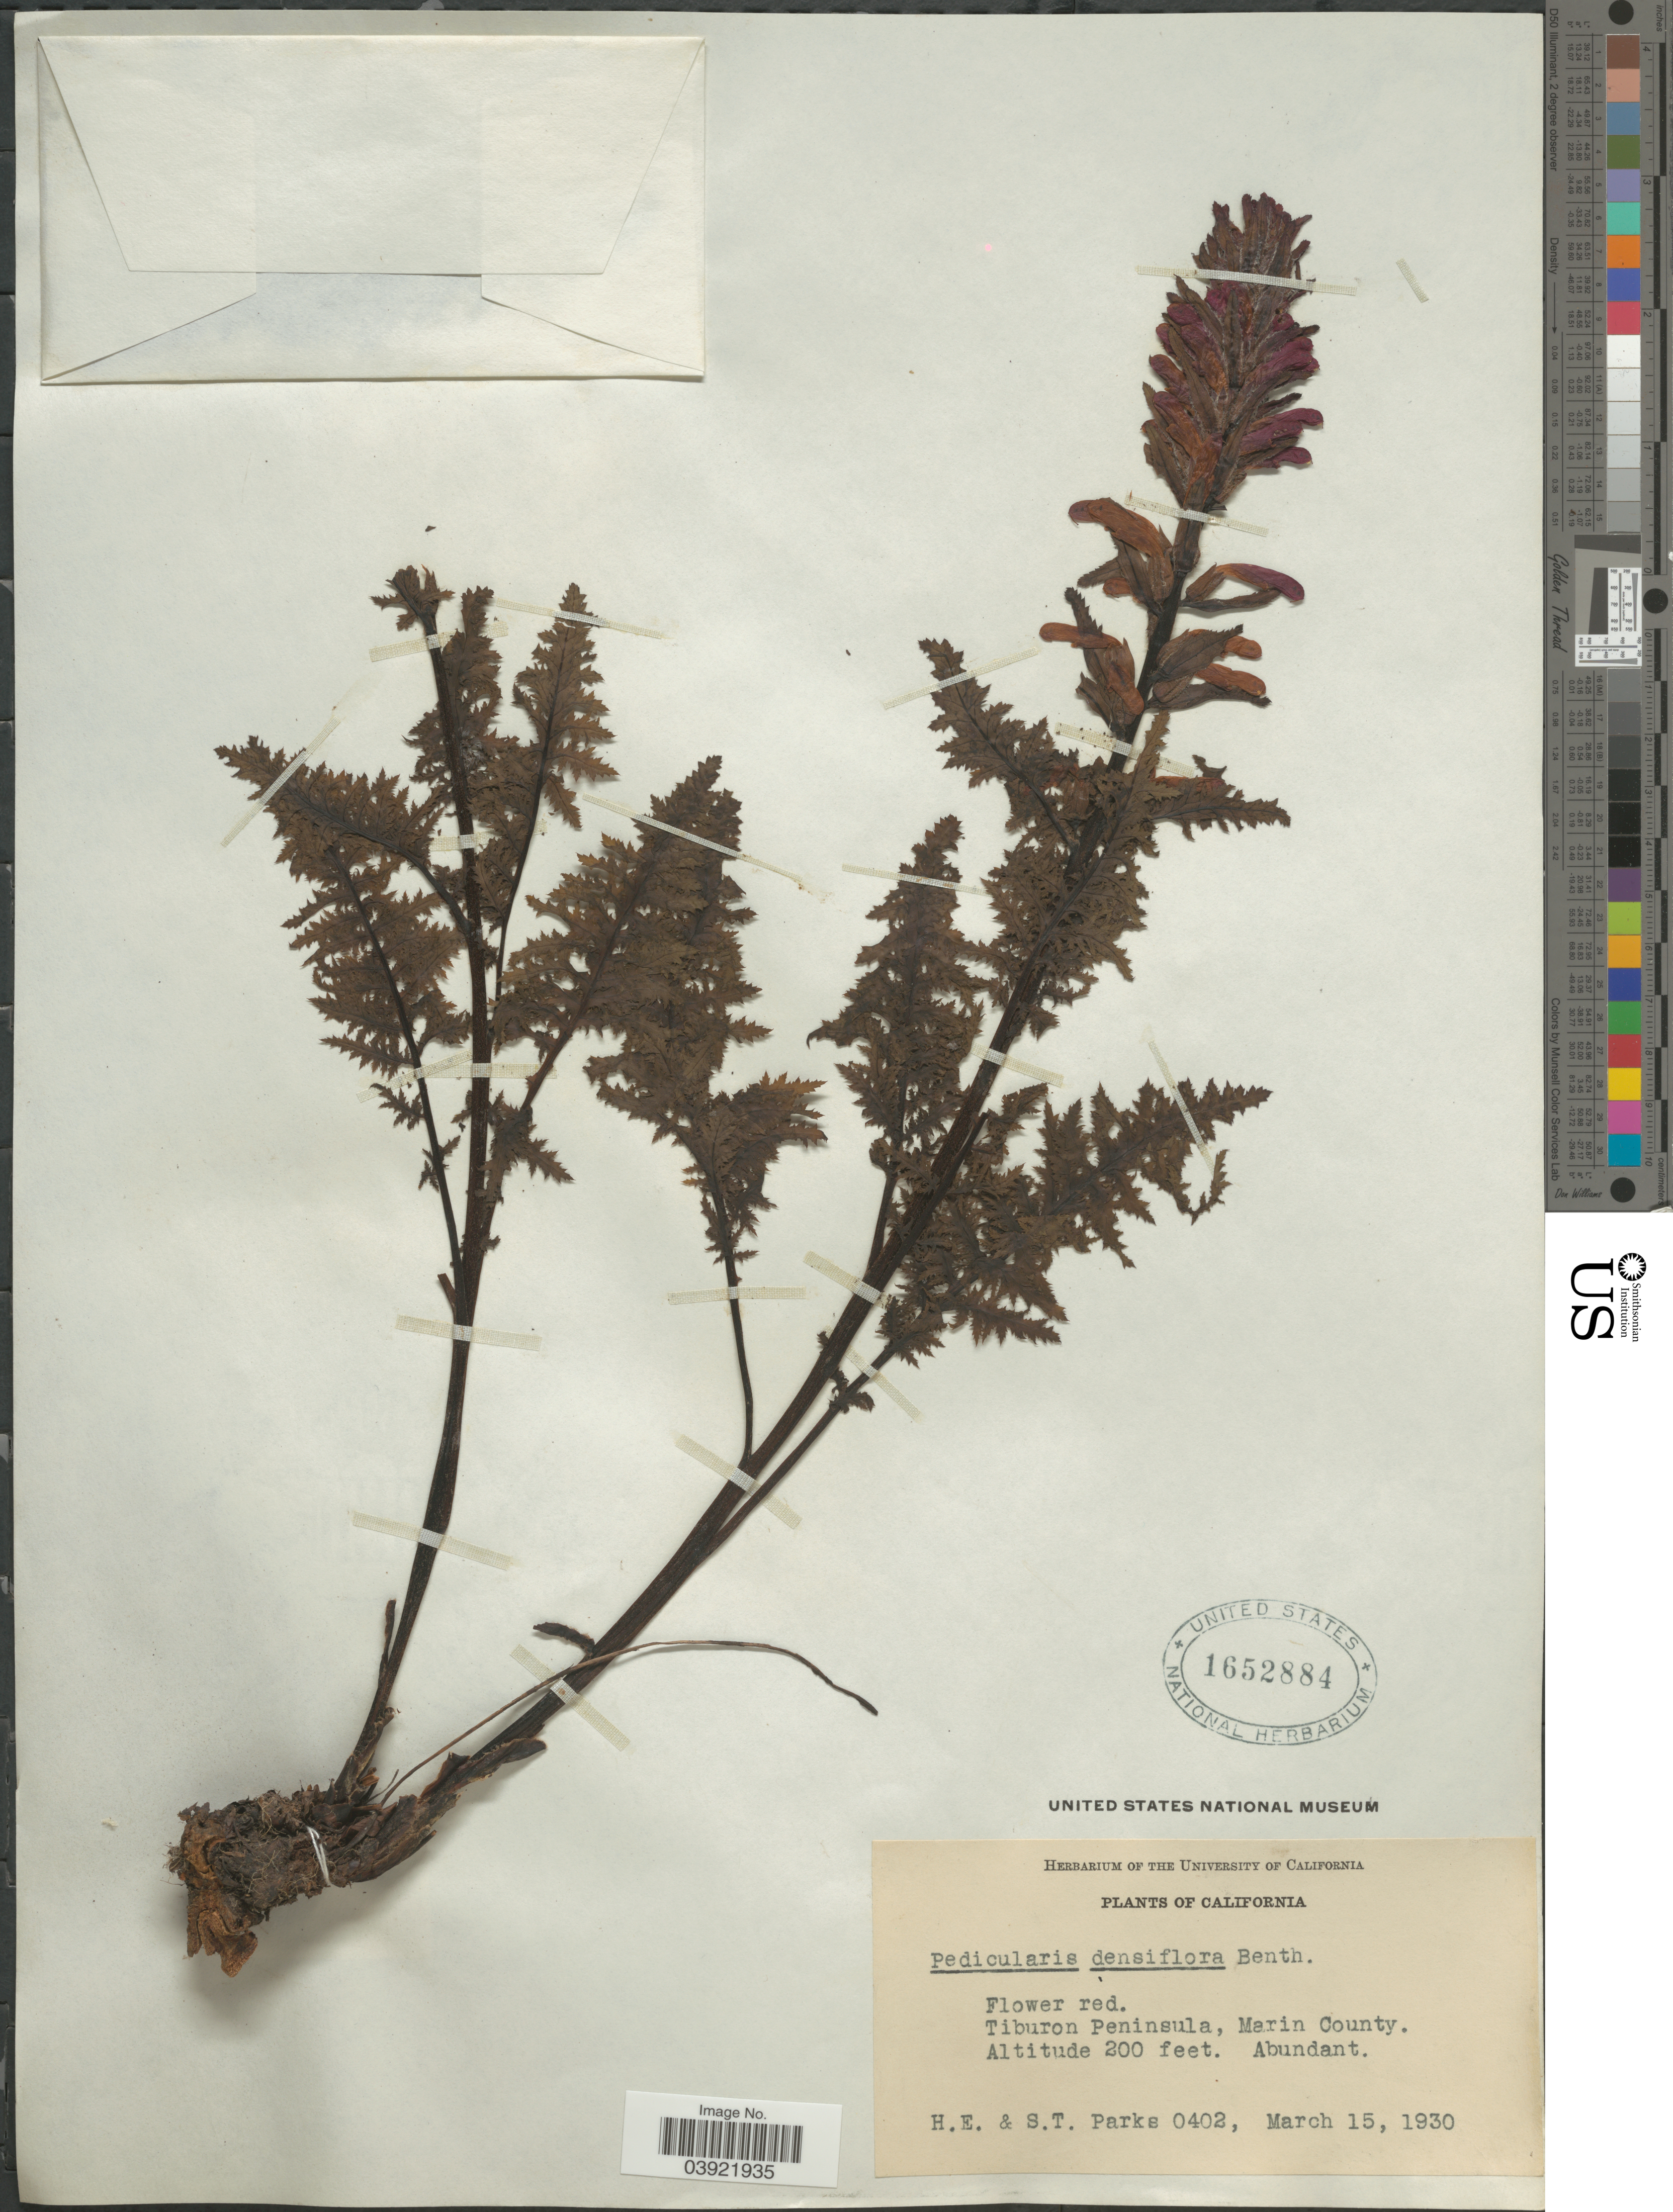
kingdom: Plantae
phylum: Tracheophyta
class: Magnoliopsida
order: Lamiales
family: Orobanchaceae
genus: Pedicularis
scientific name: Pedicularis densiflora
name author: Benth.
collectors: H. E. Parks & S. Parks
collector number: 0402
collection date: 1930-03-15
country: United States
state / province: California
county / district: Marin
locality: Tiburin Peninsula, Marin County.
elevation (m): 61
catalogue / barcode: US 1652884